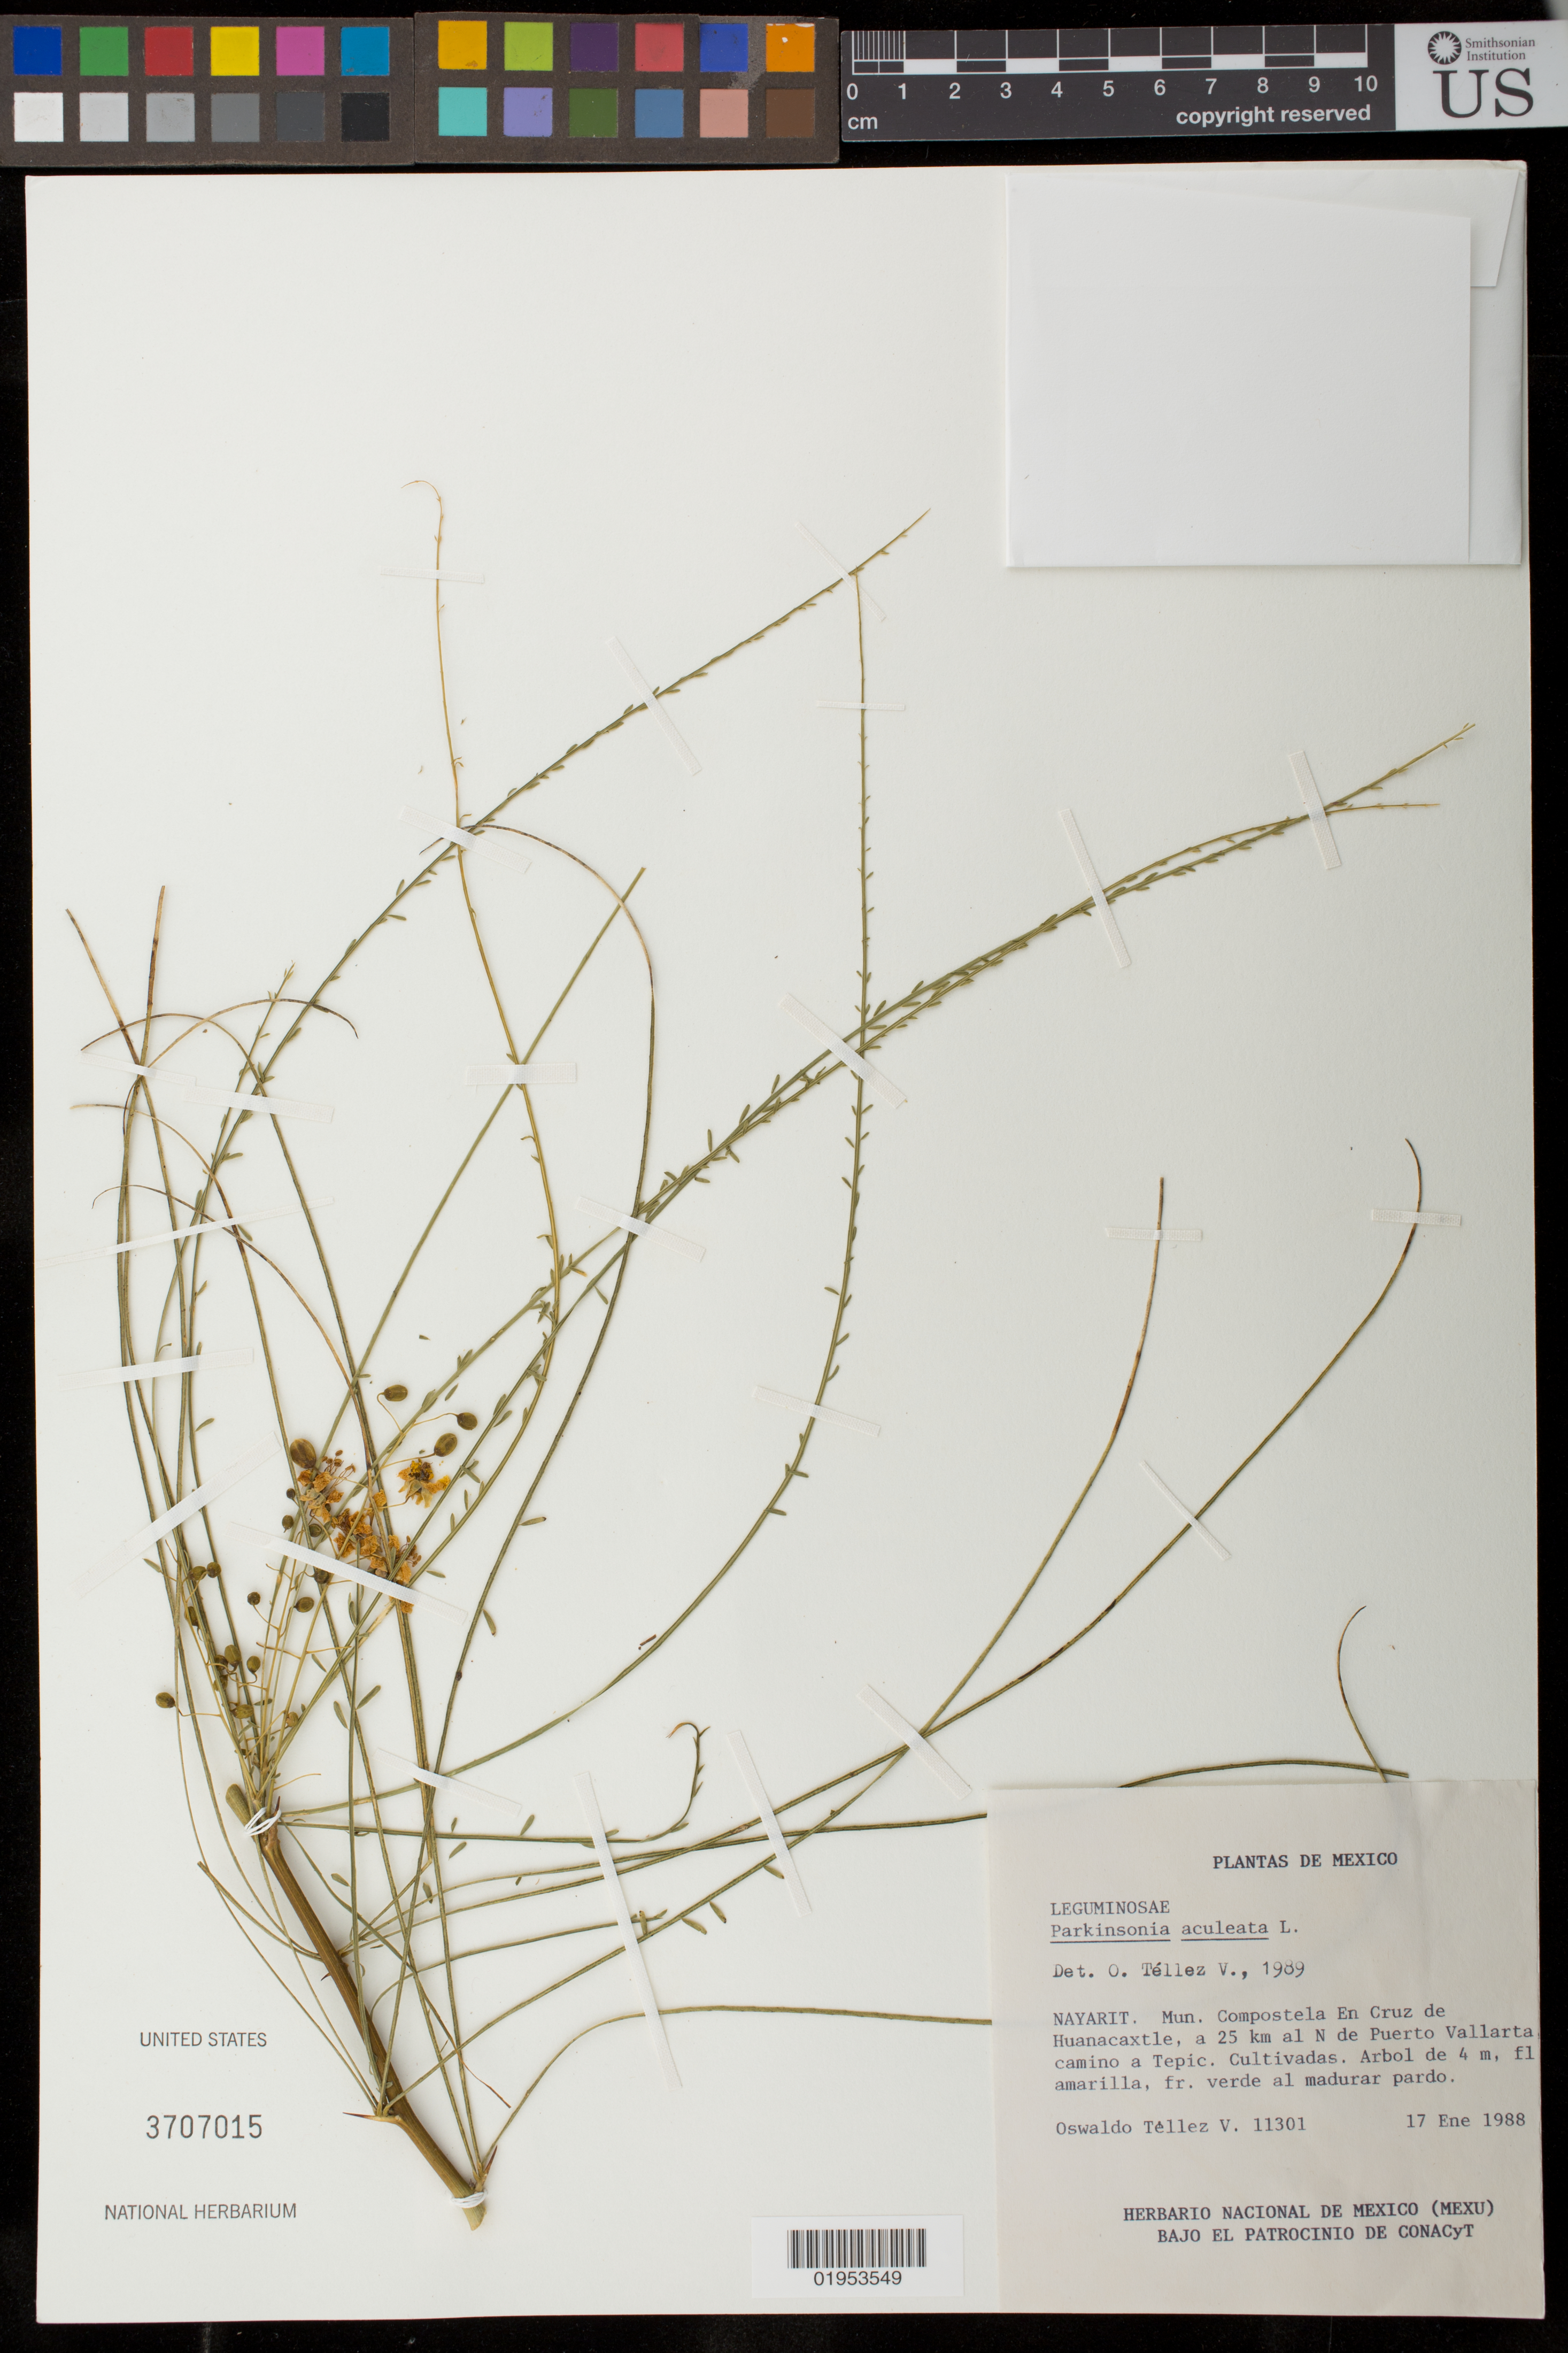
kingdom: Plantae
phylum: Tracheophyta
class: Magnoliopsida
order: Fabales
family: Fabaceae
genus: Parkinsonia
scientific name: Parkinsonia aculeata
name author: L.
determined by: Téllez V., Oswaldo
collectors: O. Téllez V.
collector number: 11301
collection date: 1988-01-17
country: Mexico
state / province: Nayarit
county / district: Compostelo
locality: En Cruz de Huanacaxtle, a 25 km al N de Puerto Vallarta camino a Tepic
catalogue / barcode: US 3707115